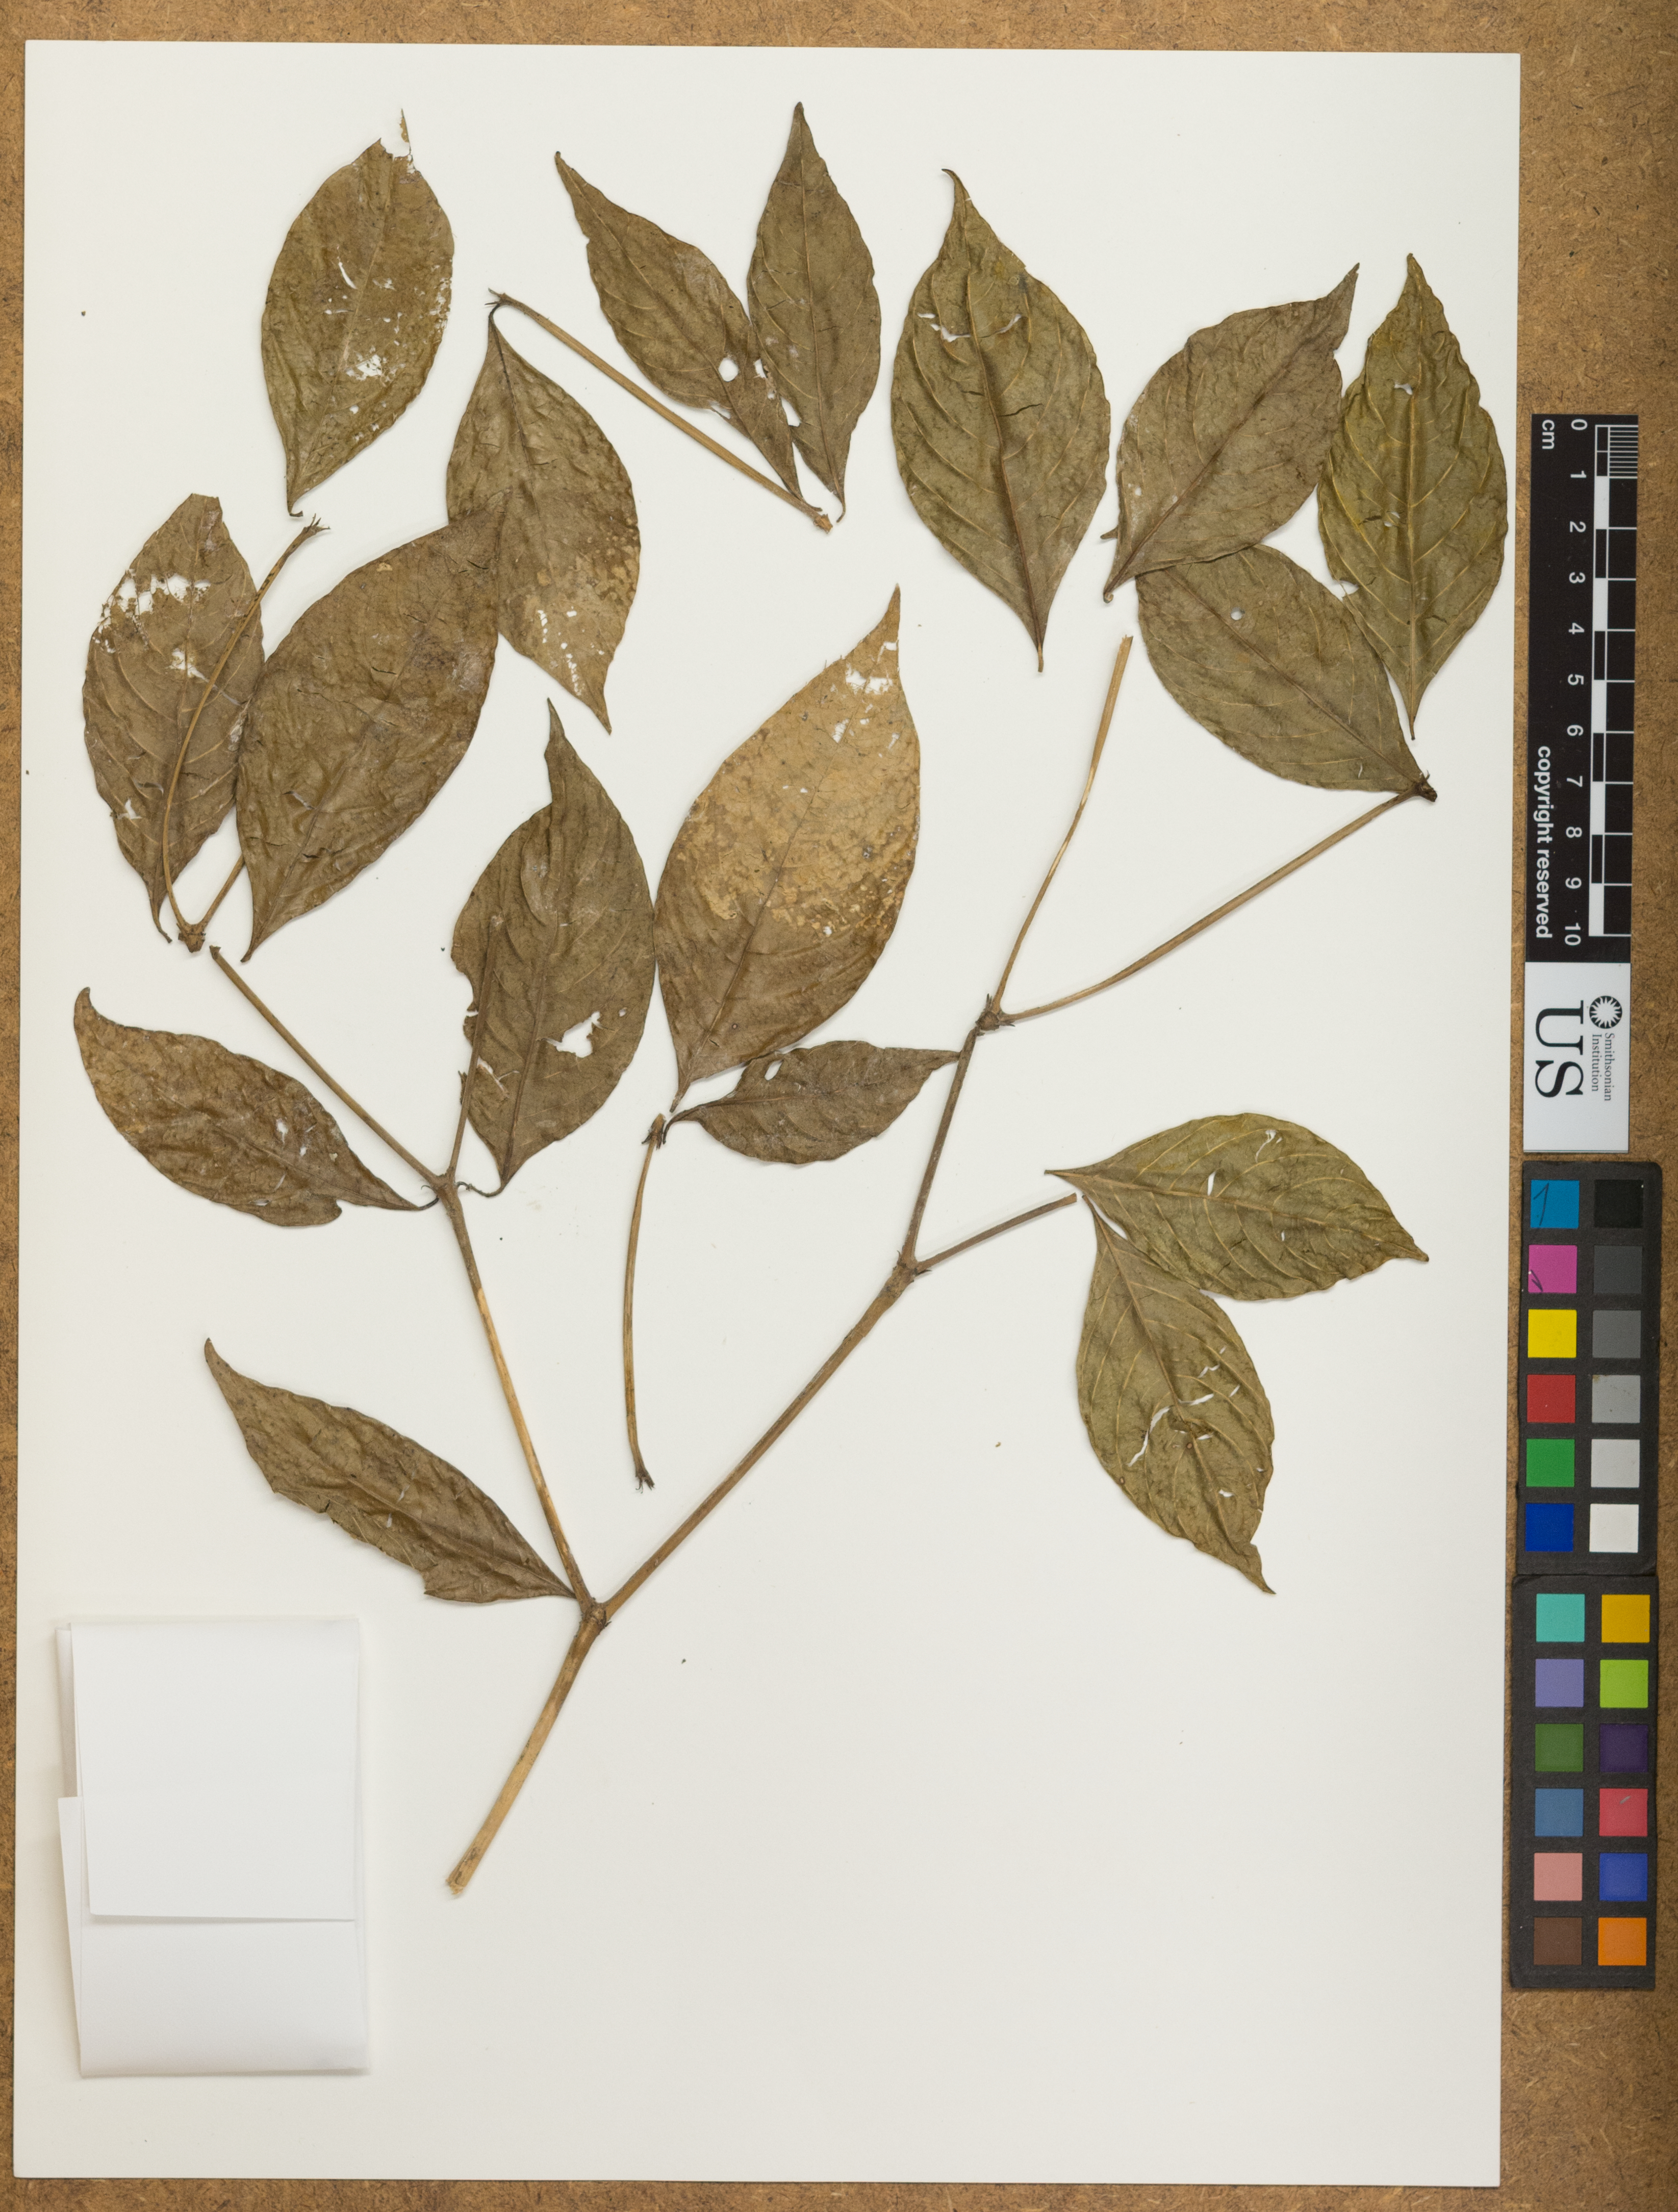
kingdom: Plantae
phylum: Tracheophyta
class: Magnoliopsida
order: Gentianales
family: Rubiaceae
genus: Psychotria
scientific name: Psychotria barbiflora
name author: DC.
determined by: Steyermark, Julian A., (VEN)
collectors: J. S. de la Cruz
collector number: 2610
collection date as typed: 30-Oct-22 to 5-Nov-22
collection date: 1922-10-30/1922-11-05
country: Guyana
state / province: U. Demerara-Berbice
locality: Malali, Demerara R.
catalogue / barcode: US 1123070